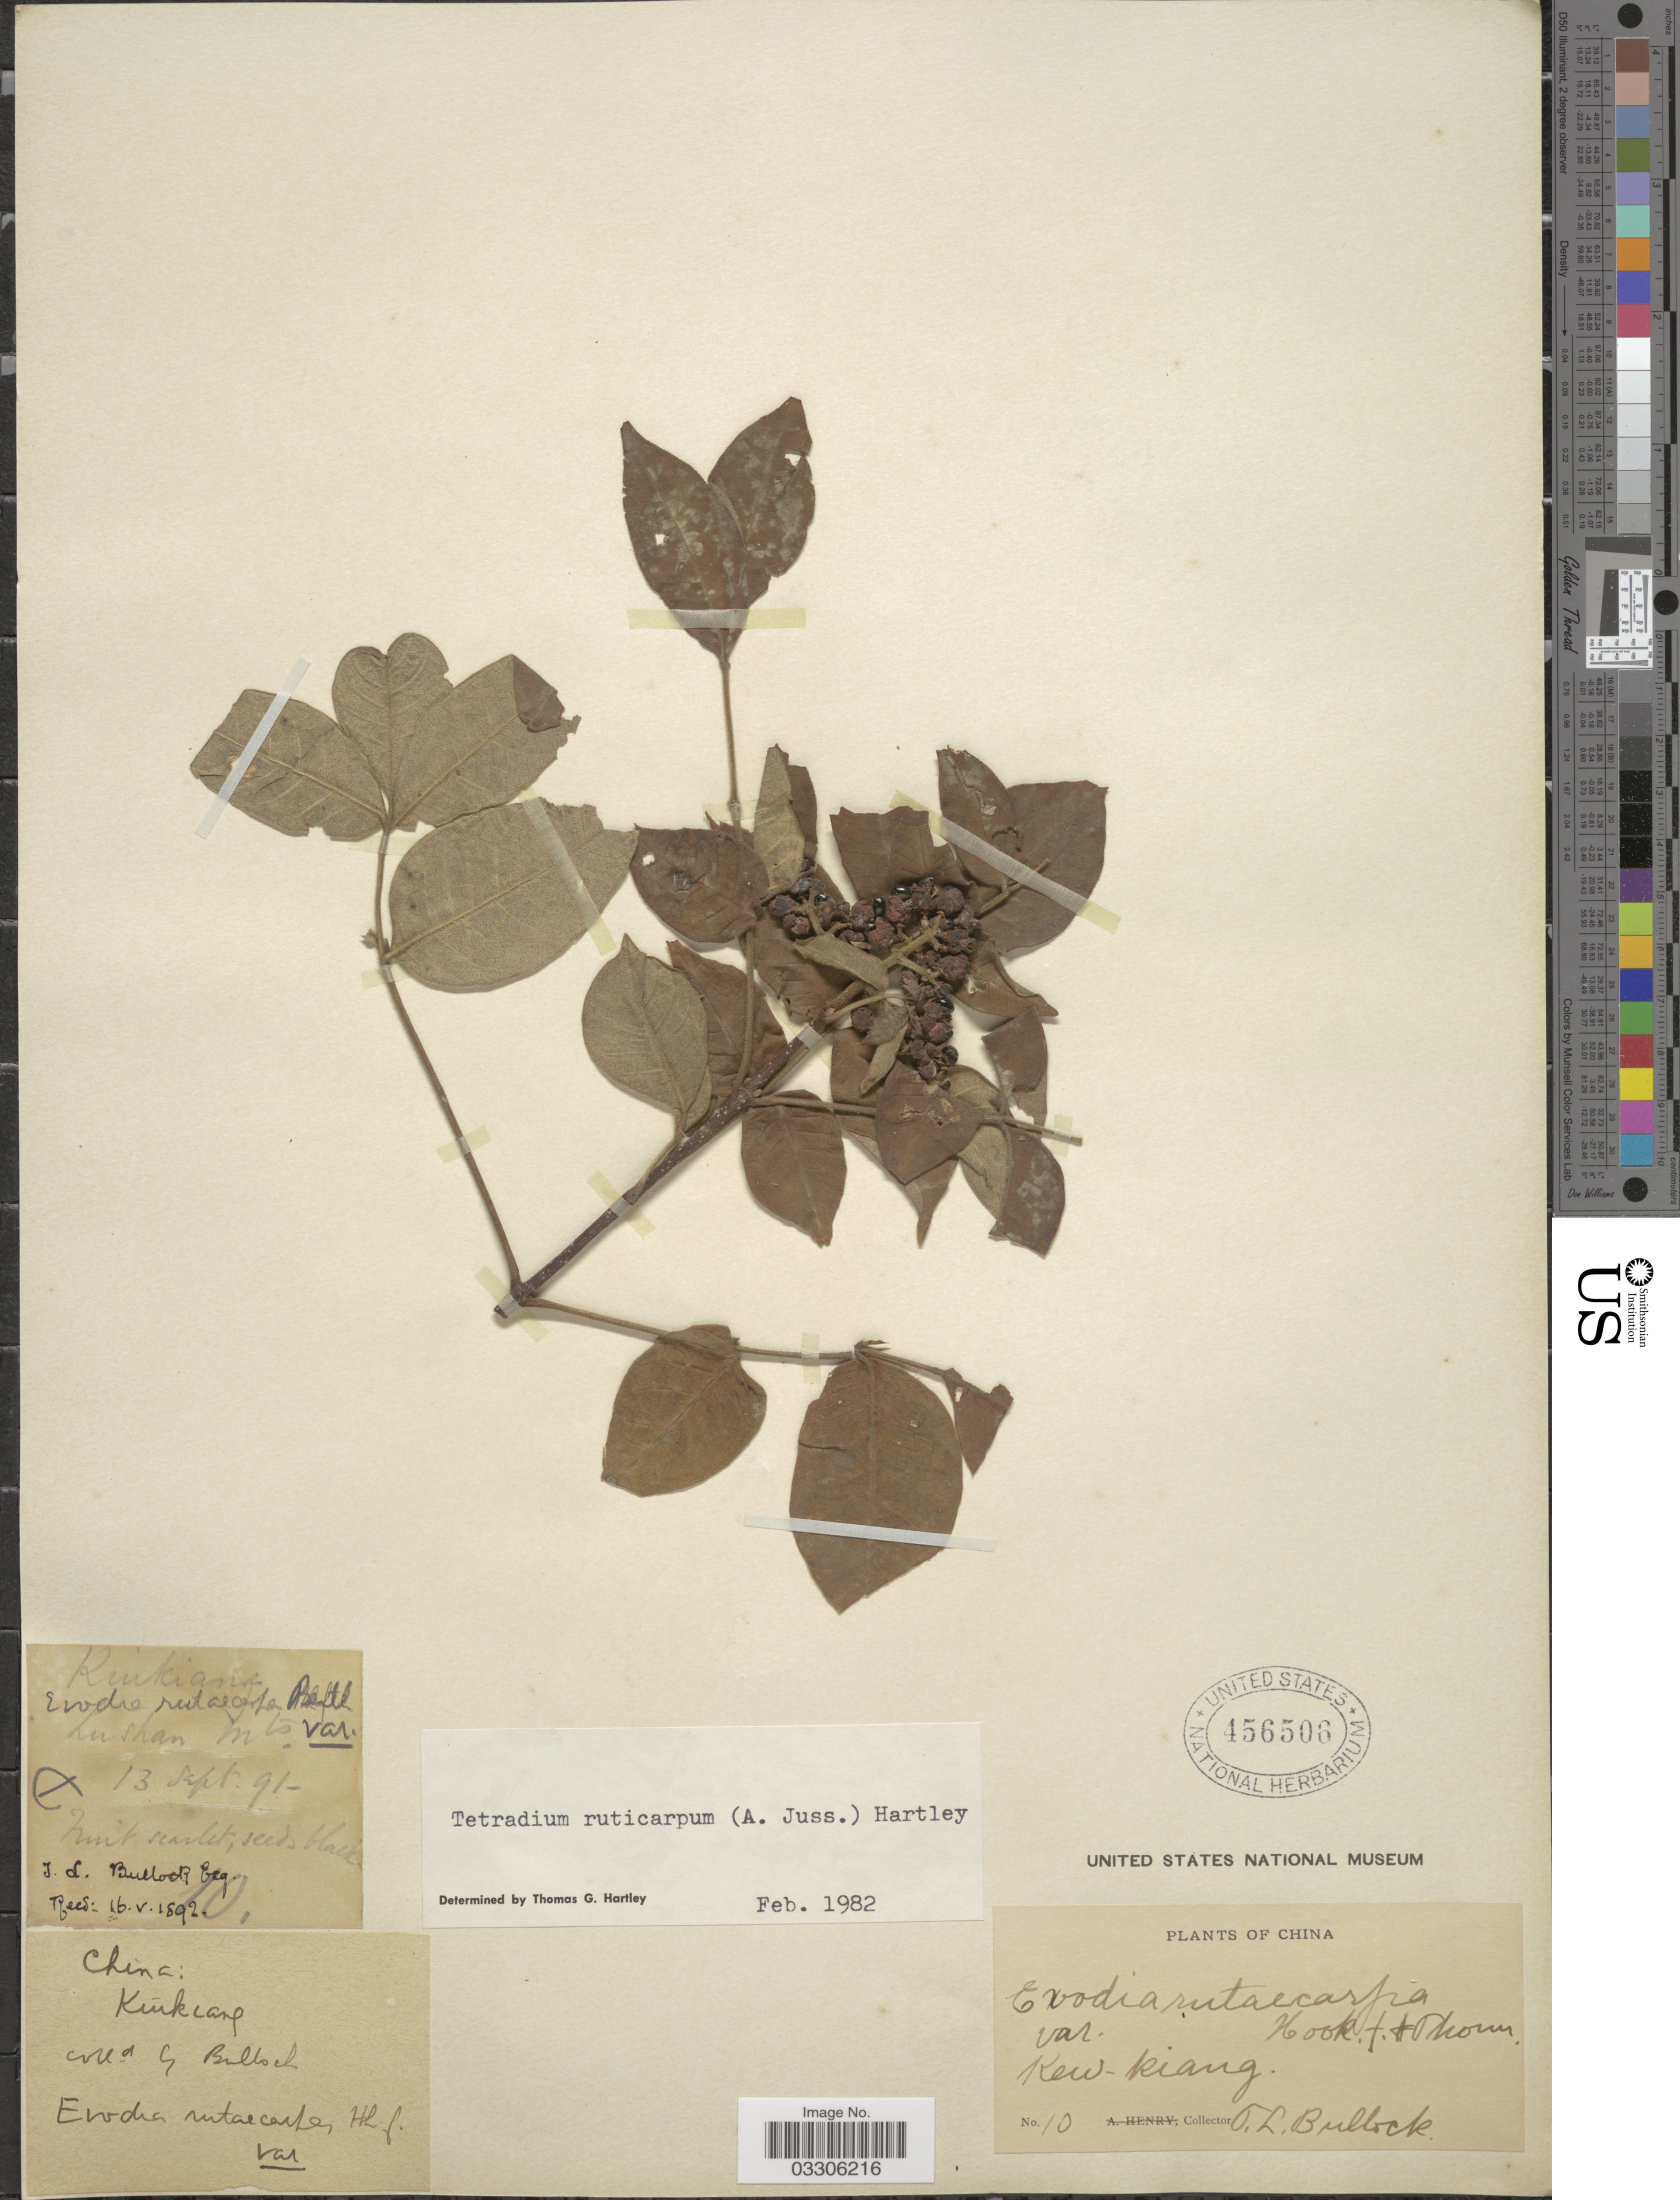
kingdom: Plantae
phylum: Tracheophyta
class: Magnoliopsida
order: Sapindales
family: Rutaceae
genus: Tetradium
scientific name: Tetradium ruticarpum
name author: (A. Juss.) T.G. Hartley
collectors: T. L. Bullock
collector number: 10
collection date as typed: Transcribed d/m/y: 13/9/91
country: China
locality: Kew-Kiang. Kinkiang. Lushan Mts.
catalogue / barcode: US 456506